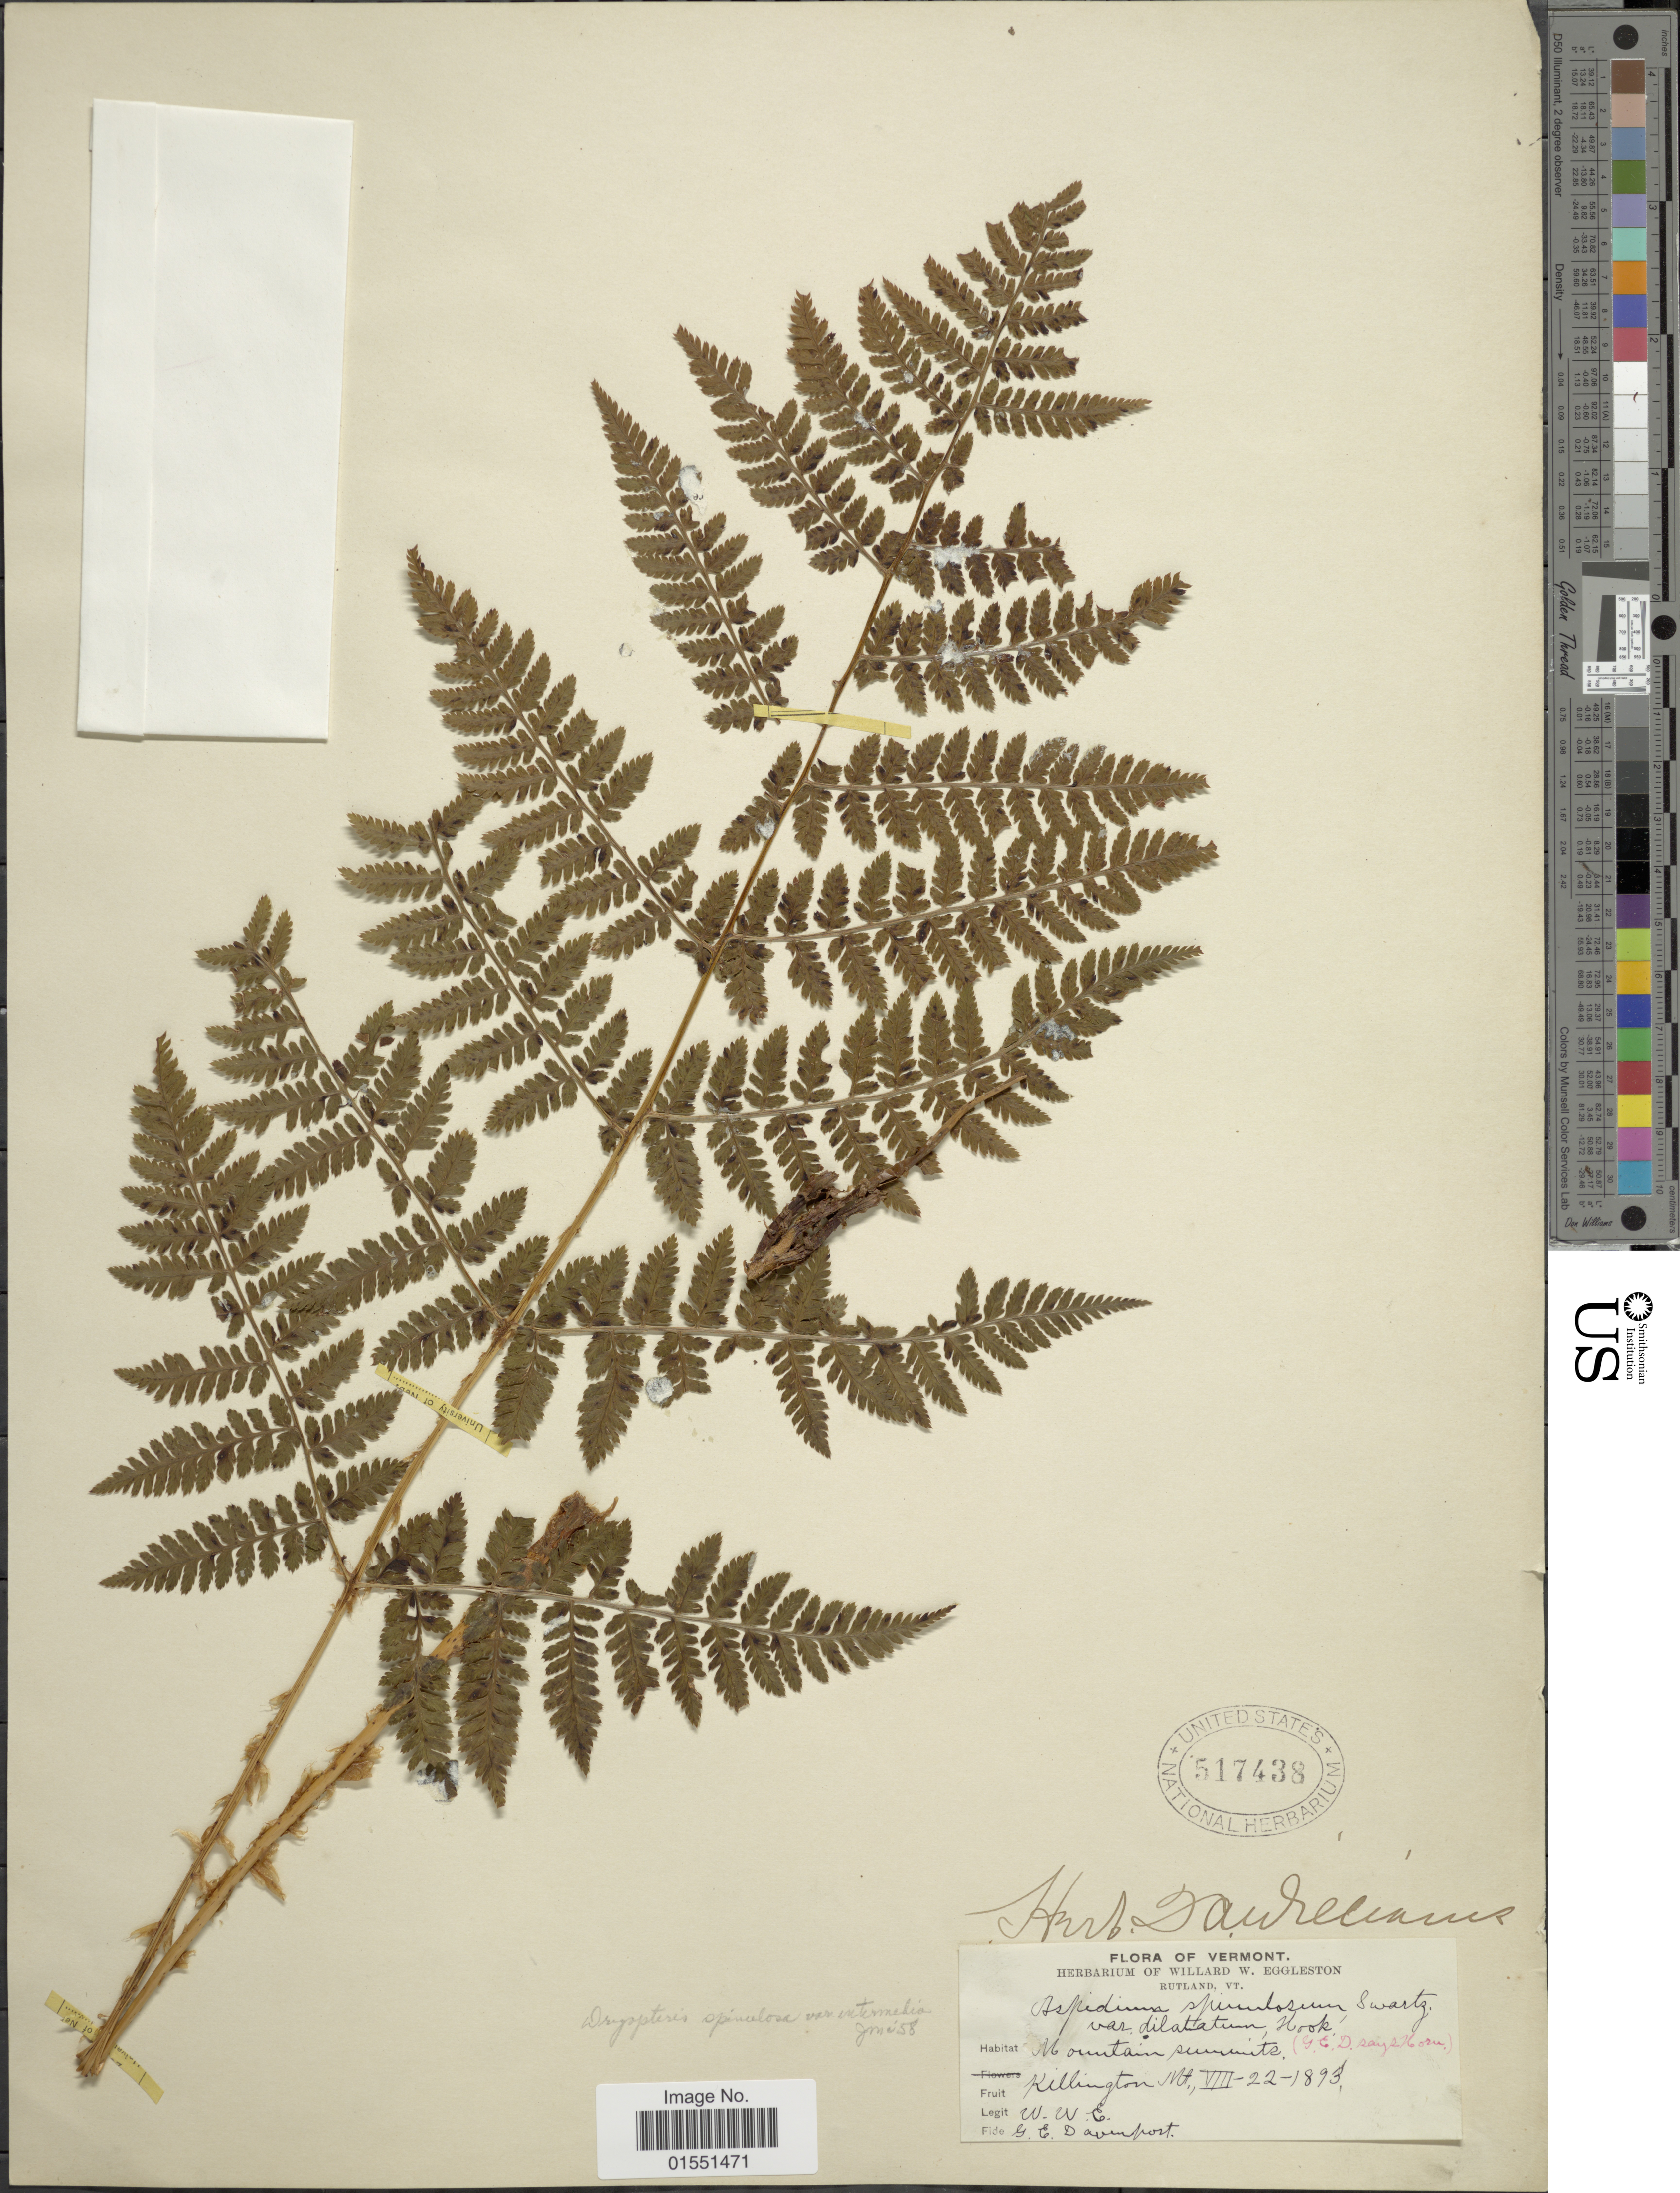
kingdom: Plantae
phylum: Tracheophyta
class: Polypodiopsida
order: Polypodiales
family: Dryopteridaceae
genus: Dryopteris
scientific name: Dryopteris intermedia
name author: (Muhl.) A. Gray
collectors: W. W. Eggleston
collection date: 1893-08-22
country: United States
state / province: Vermont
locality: Mountain summits. Killington Mt.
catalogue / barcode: US 517438